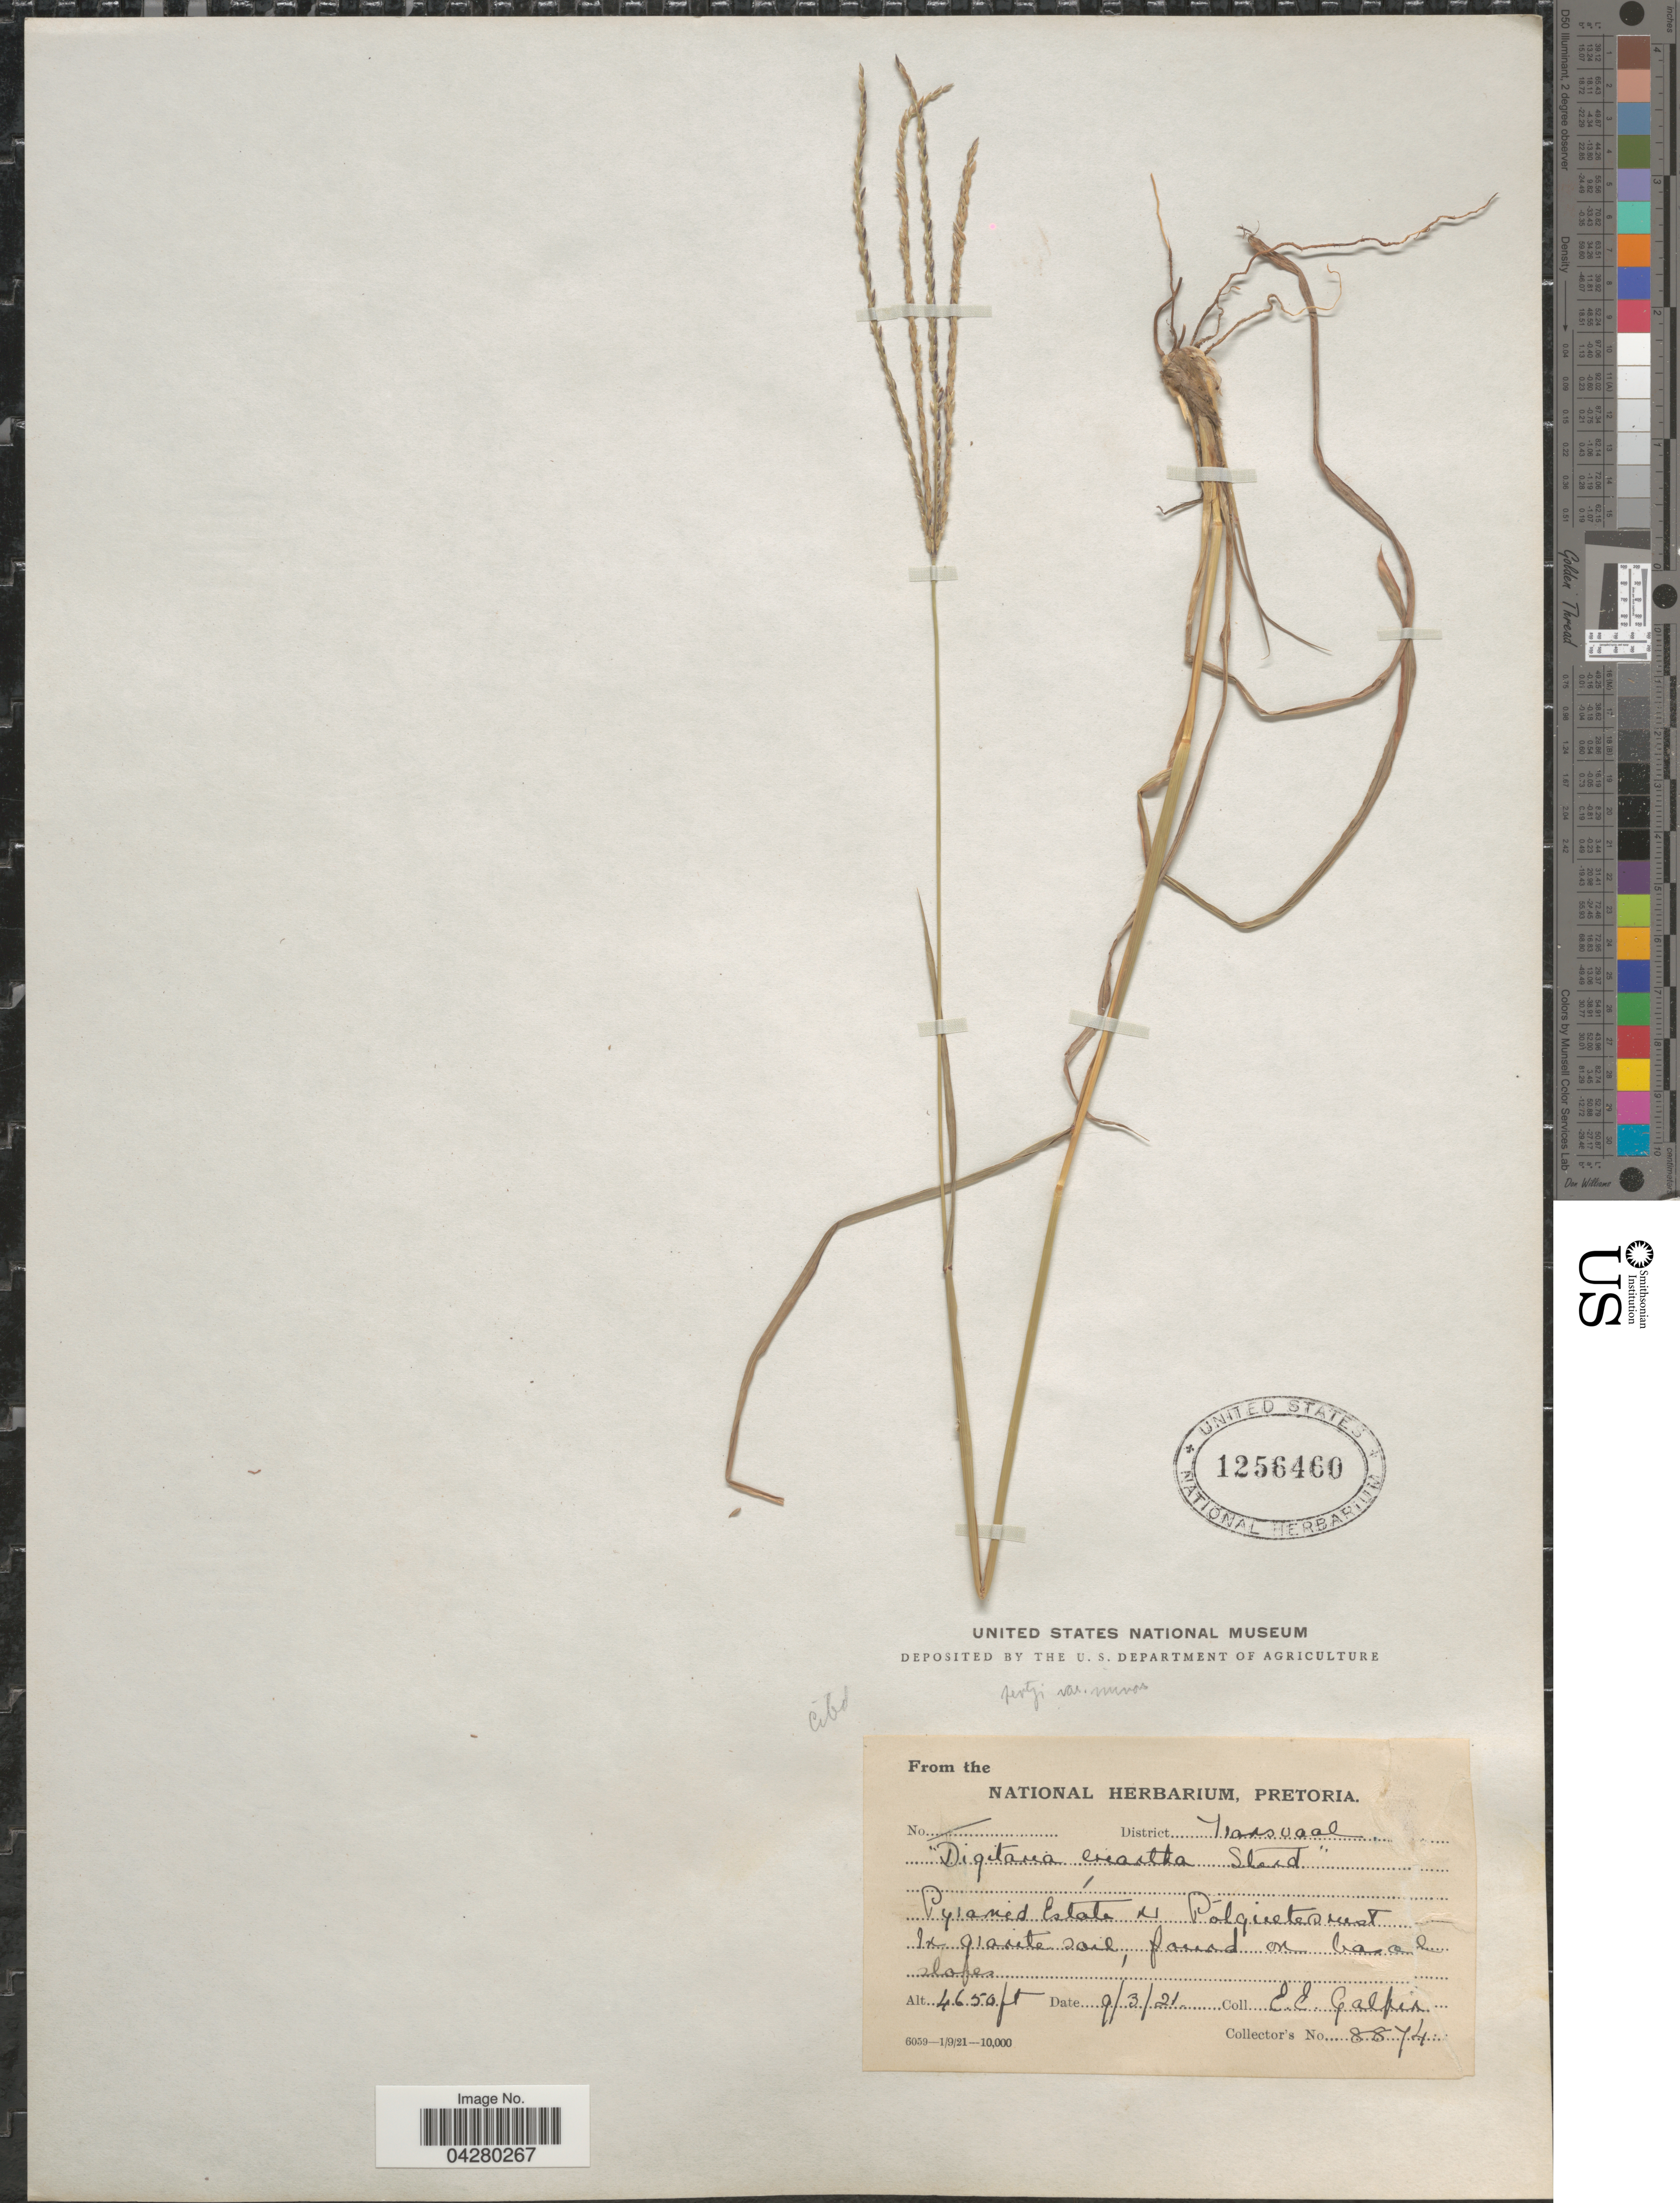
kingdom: Plantae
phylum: Tracheophyta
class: Liliopsida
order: Poales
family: Poaceae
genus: Digitaria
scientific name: Digitaria eriantha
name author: Steud.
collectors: E. Galpin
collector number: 8874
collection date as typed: Transcribed d/m/y: 9/3/21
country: South Africa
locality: District Transvaal. Pyramid Estate [illegible text] Polgietersrust. In granite soil, found on basal slopes.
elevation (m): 1417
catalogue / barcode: US 1256460